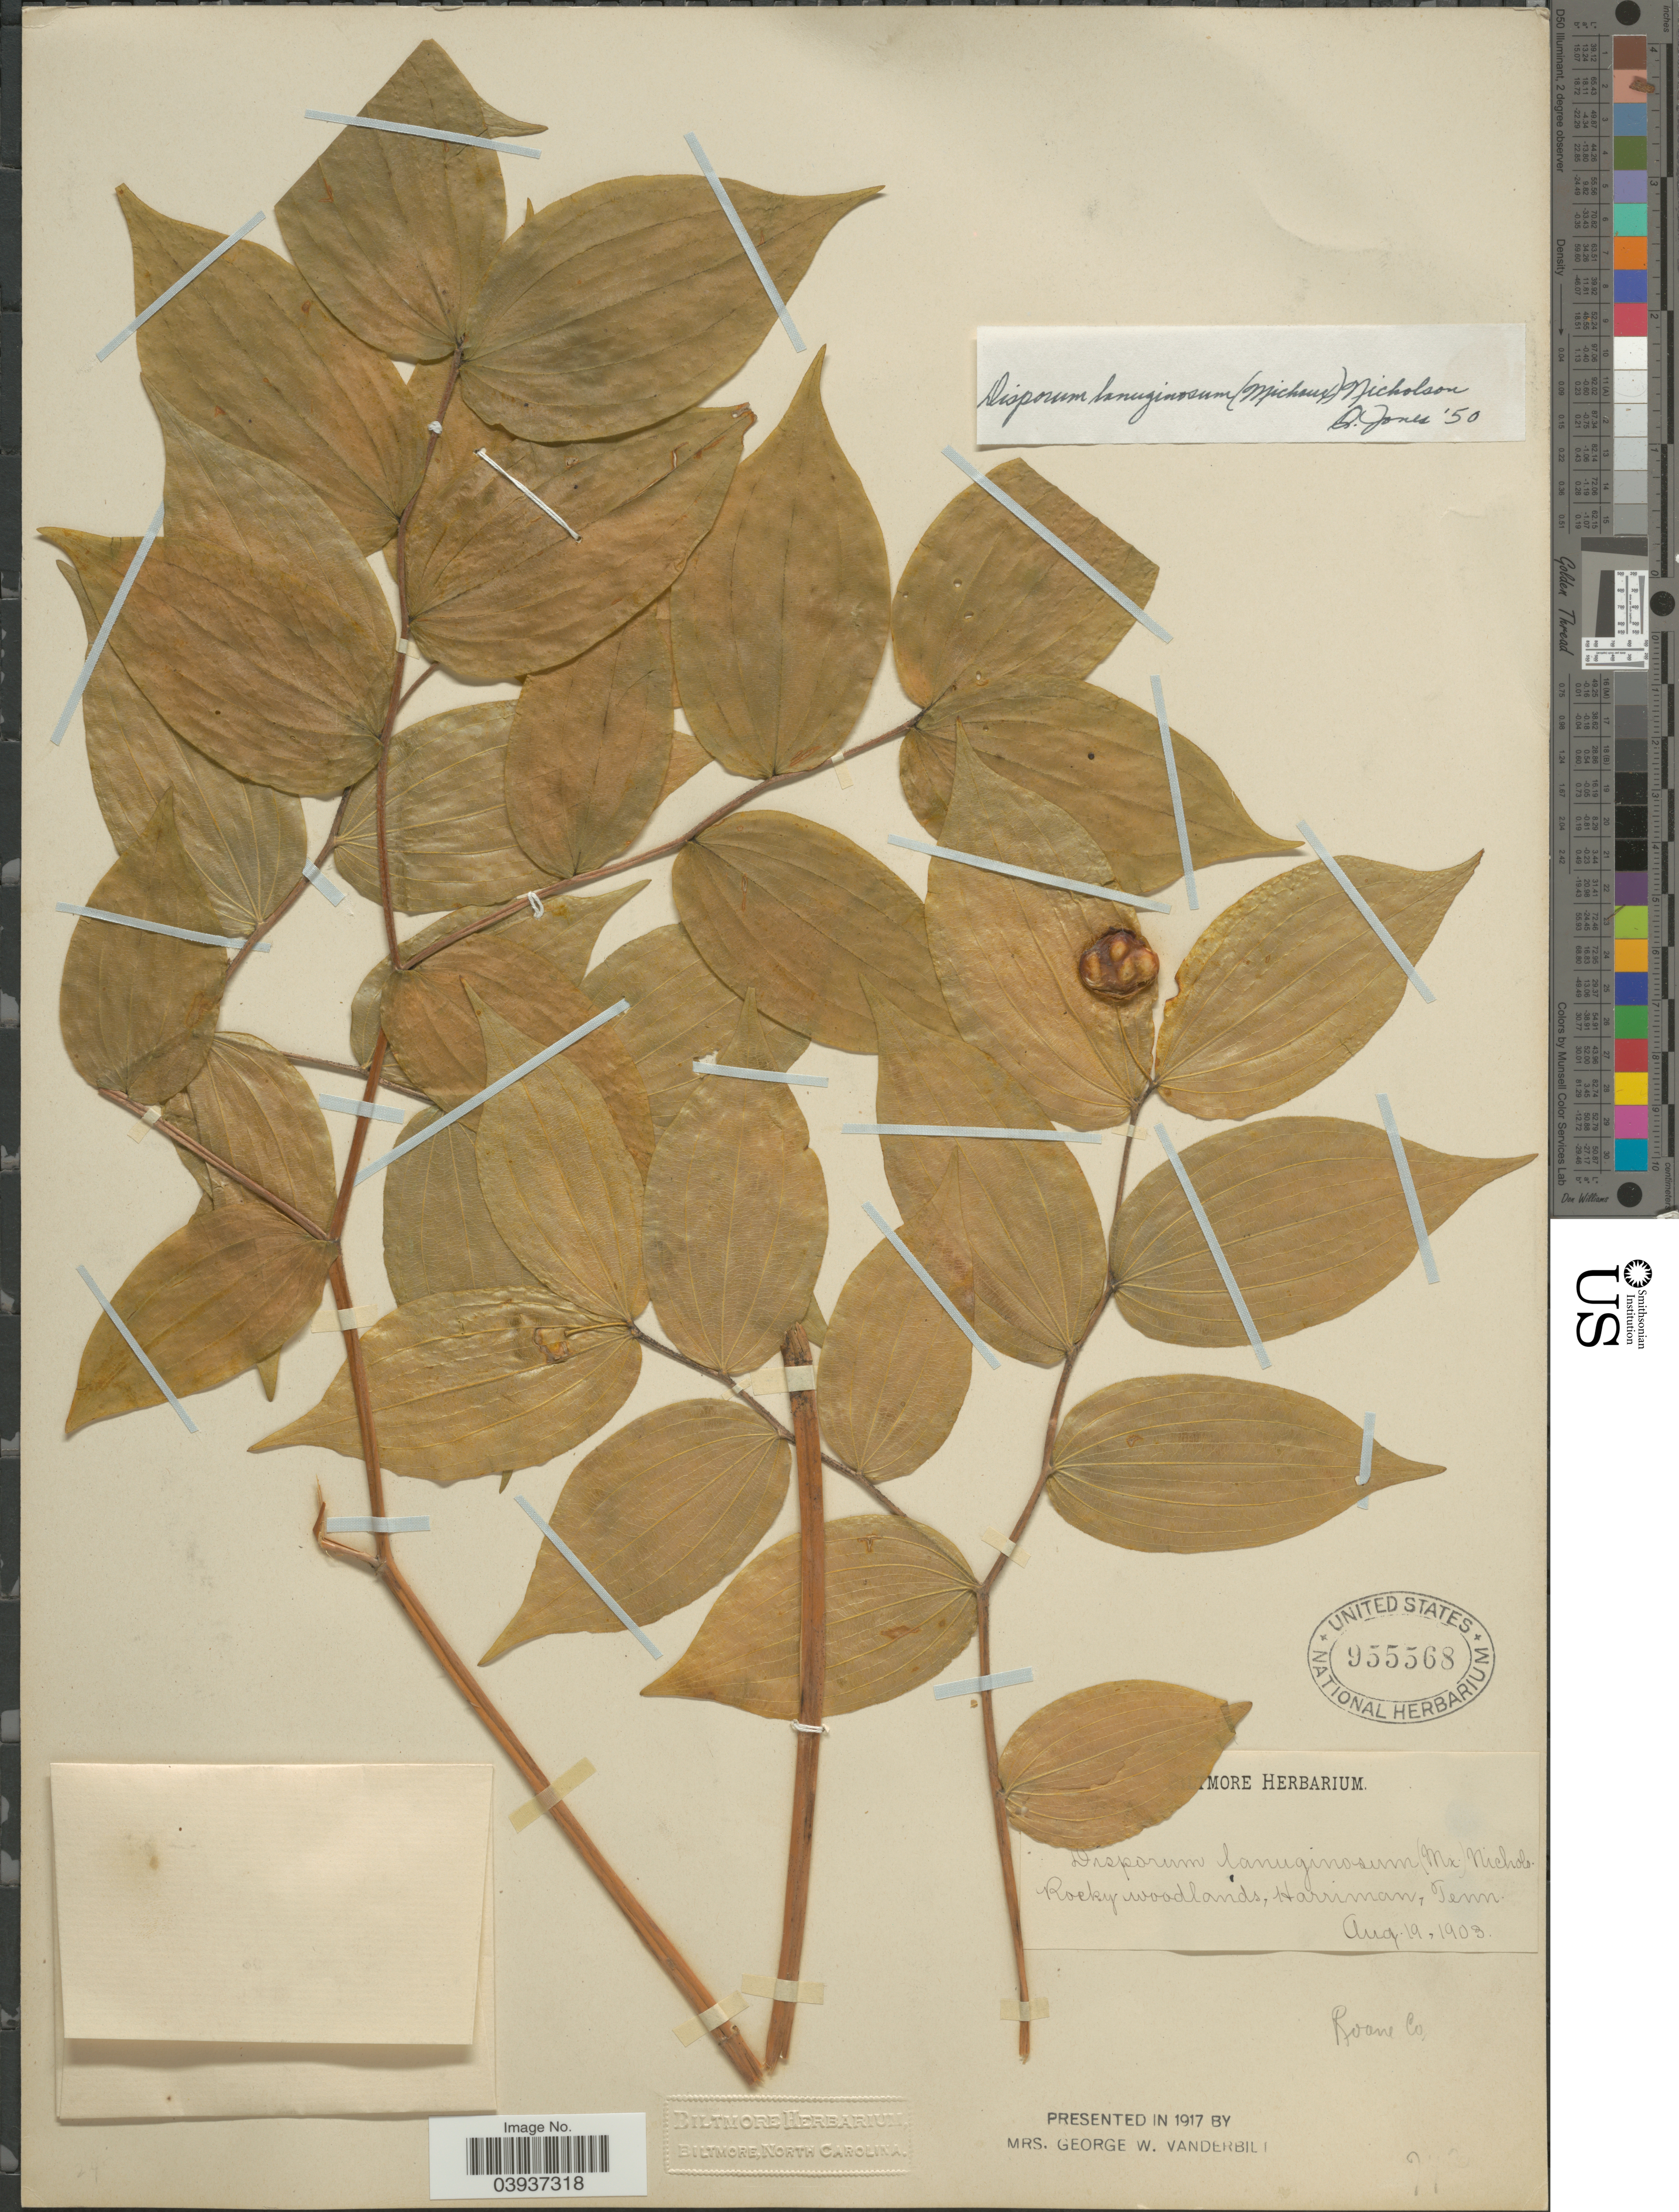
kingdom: Plantae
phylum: Tracheophyta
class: Liliopsida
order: Liliales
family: Colchicaceae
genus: Disporum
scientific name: Disporum lanuginosum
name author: (Michx.) G. Nicholson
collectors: ex herb. Biltmore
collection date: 1903-08-19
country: United States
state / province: Tennessee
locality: Rocky woodlands, Harriman. Roane Co.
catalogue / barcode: US 955568